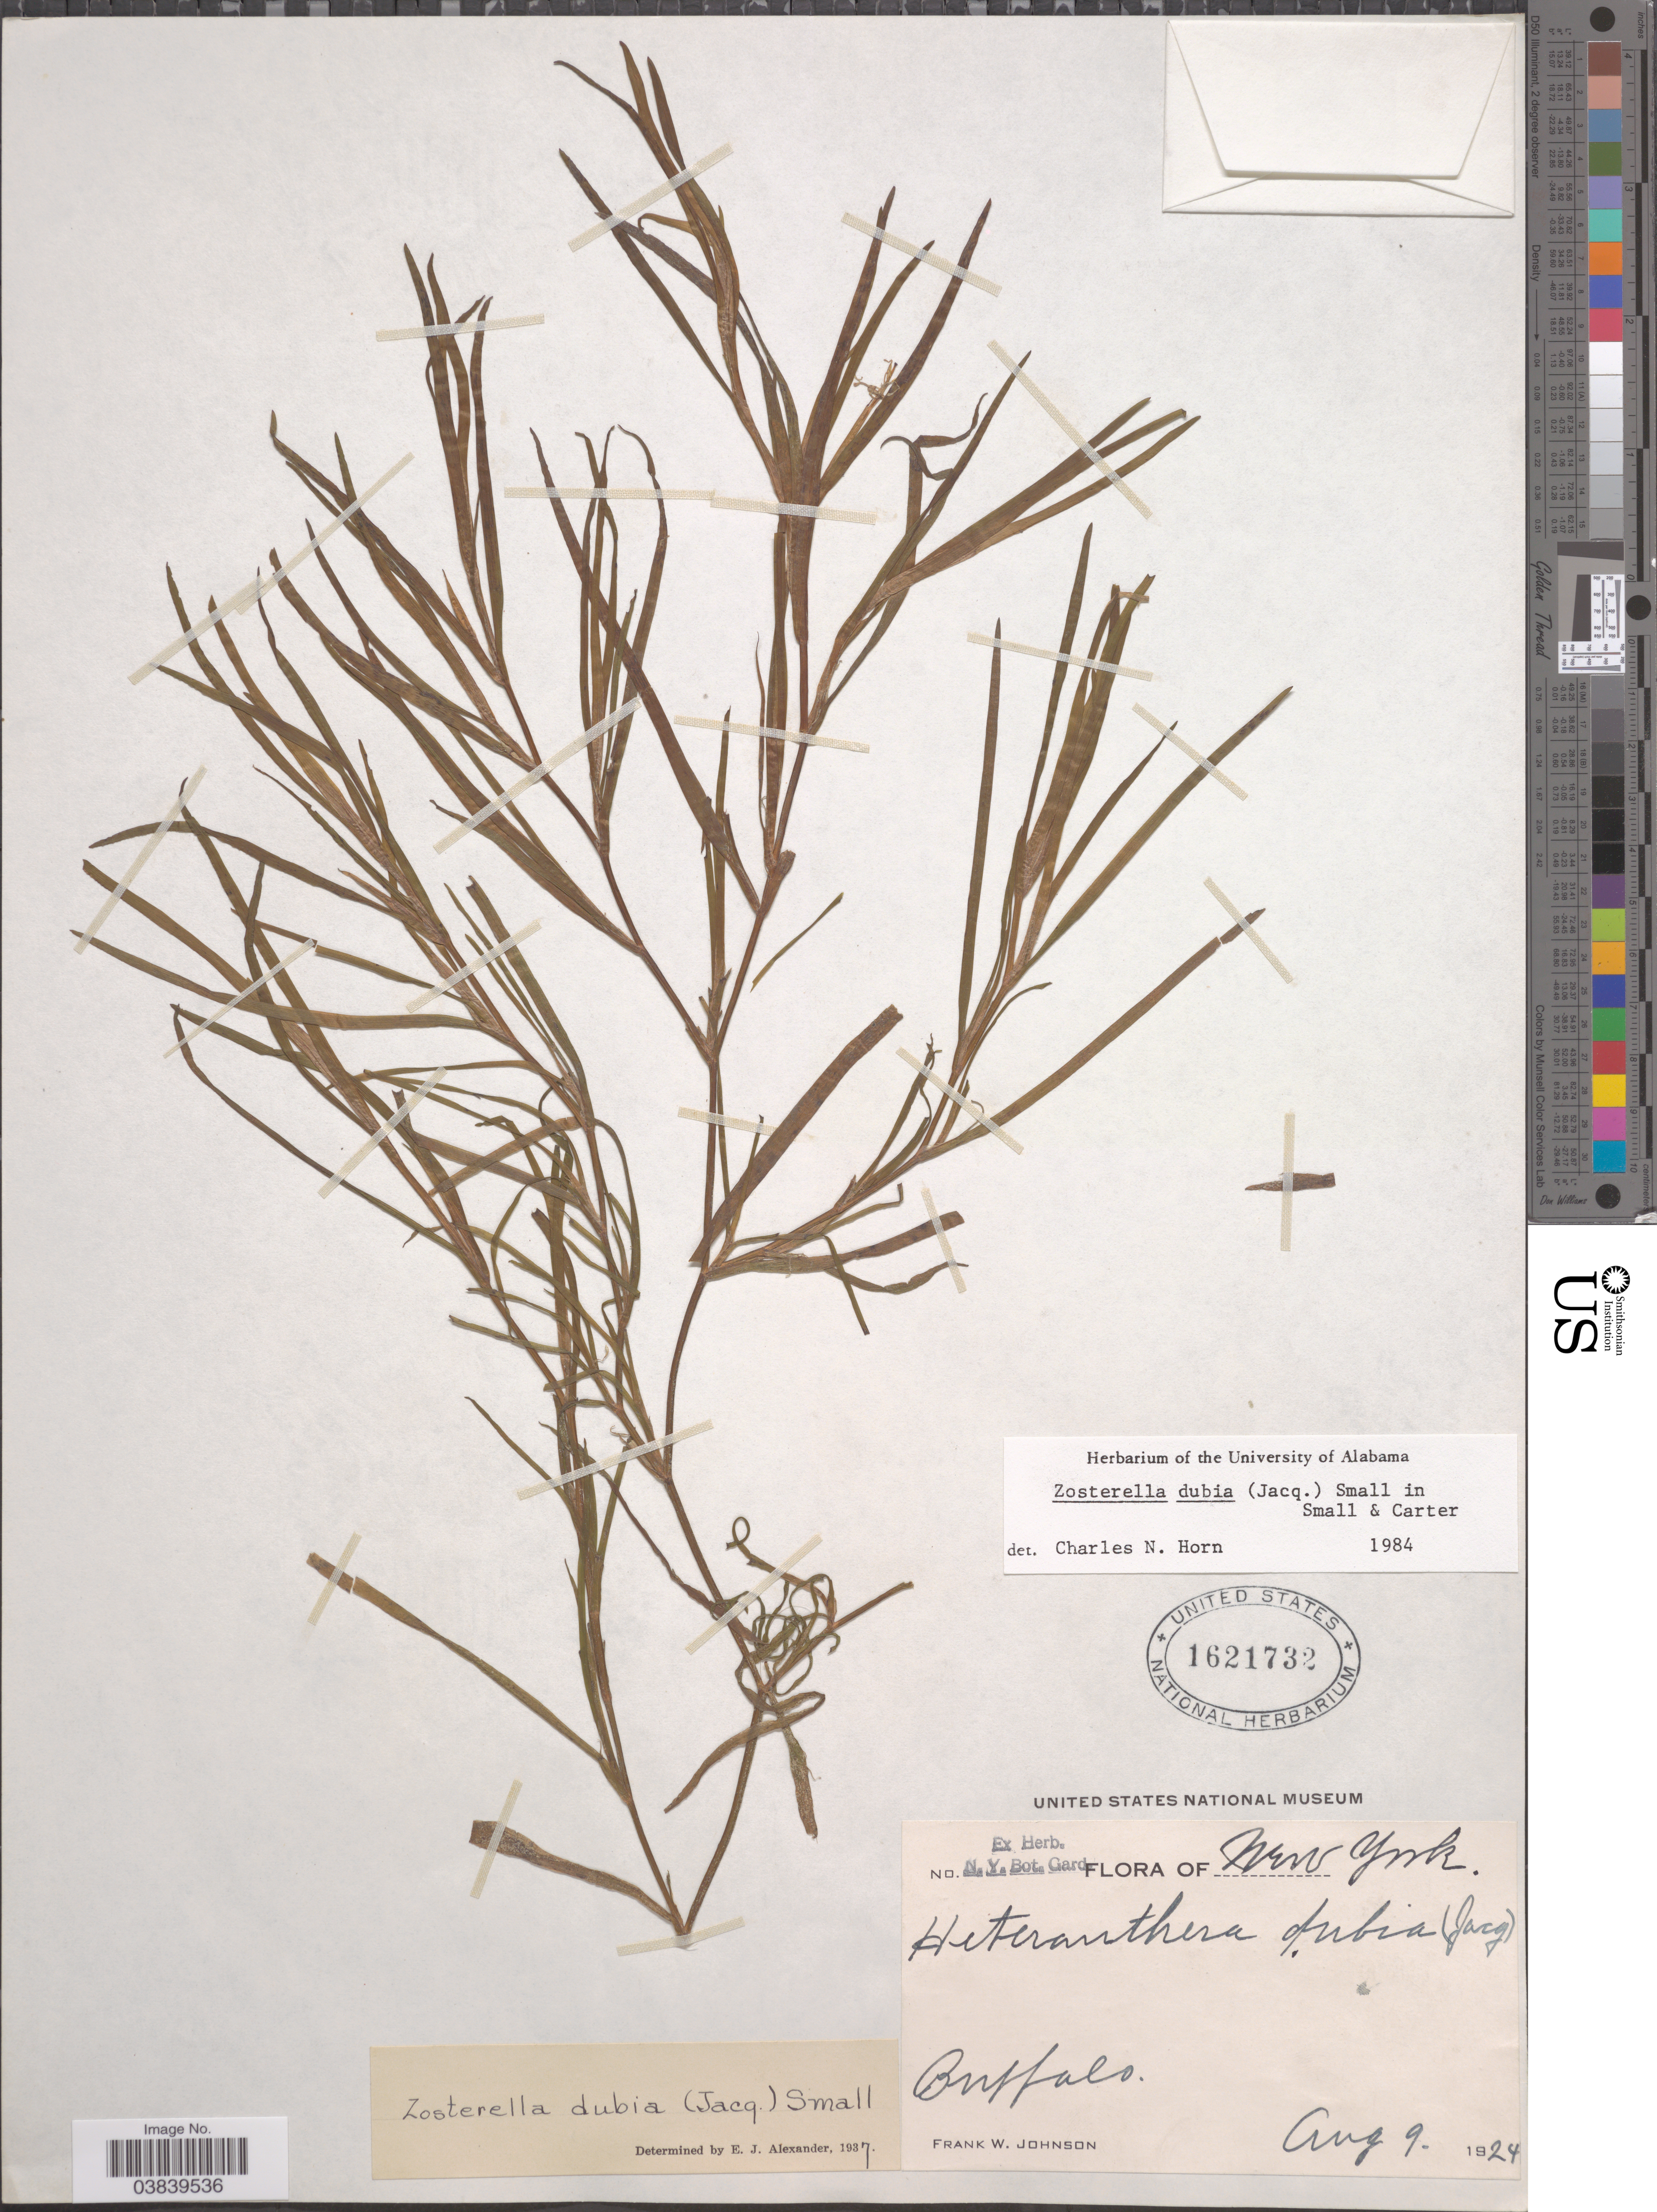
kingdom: Plantae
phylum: Tracheophyta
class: Liliopsida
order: Commelinales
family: Pontederiaceae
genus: Heteranthera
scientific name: Heteranthera dubia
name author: (Jacq.) MacMill.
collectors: F. W. Johnson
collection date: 1924-08-09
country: United States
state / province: New York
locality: Buffalo.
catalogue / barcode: US 1621732